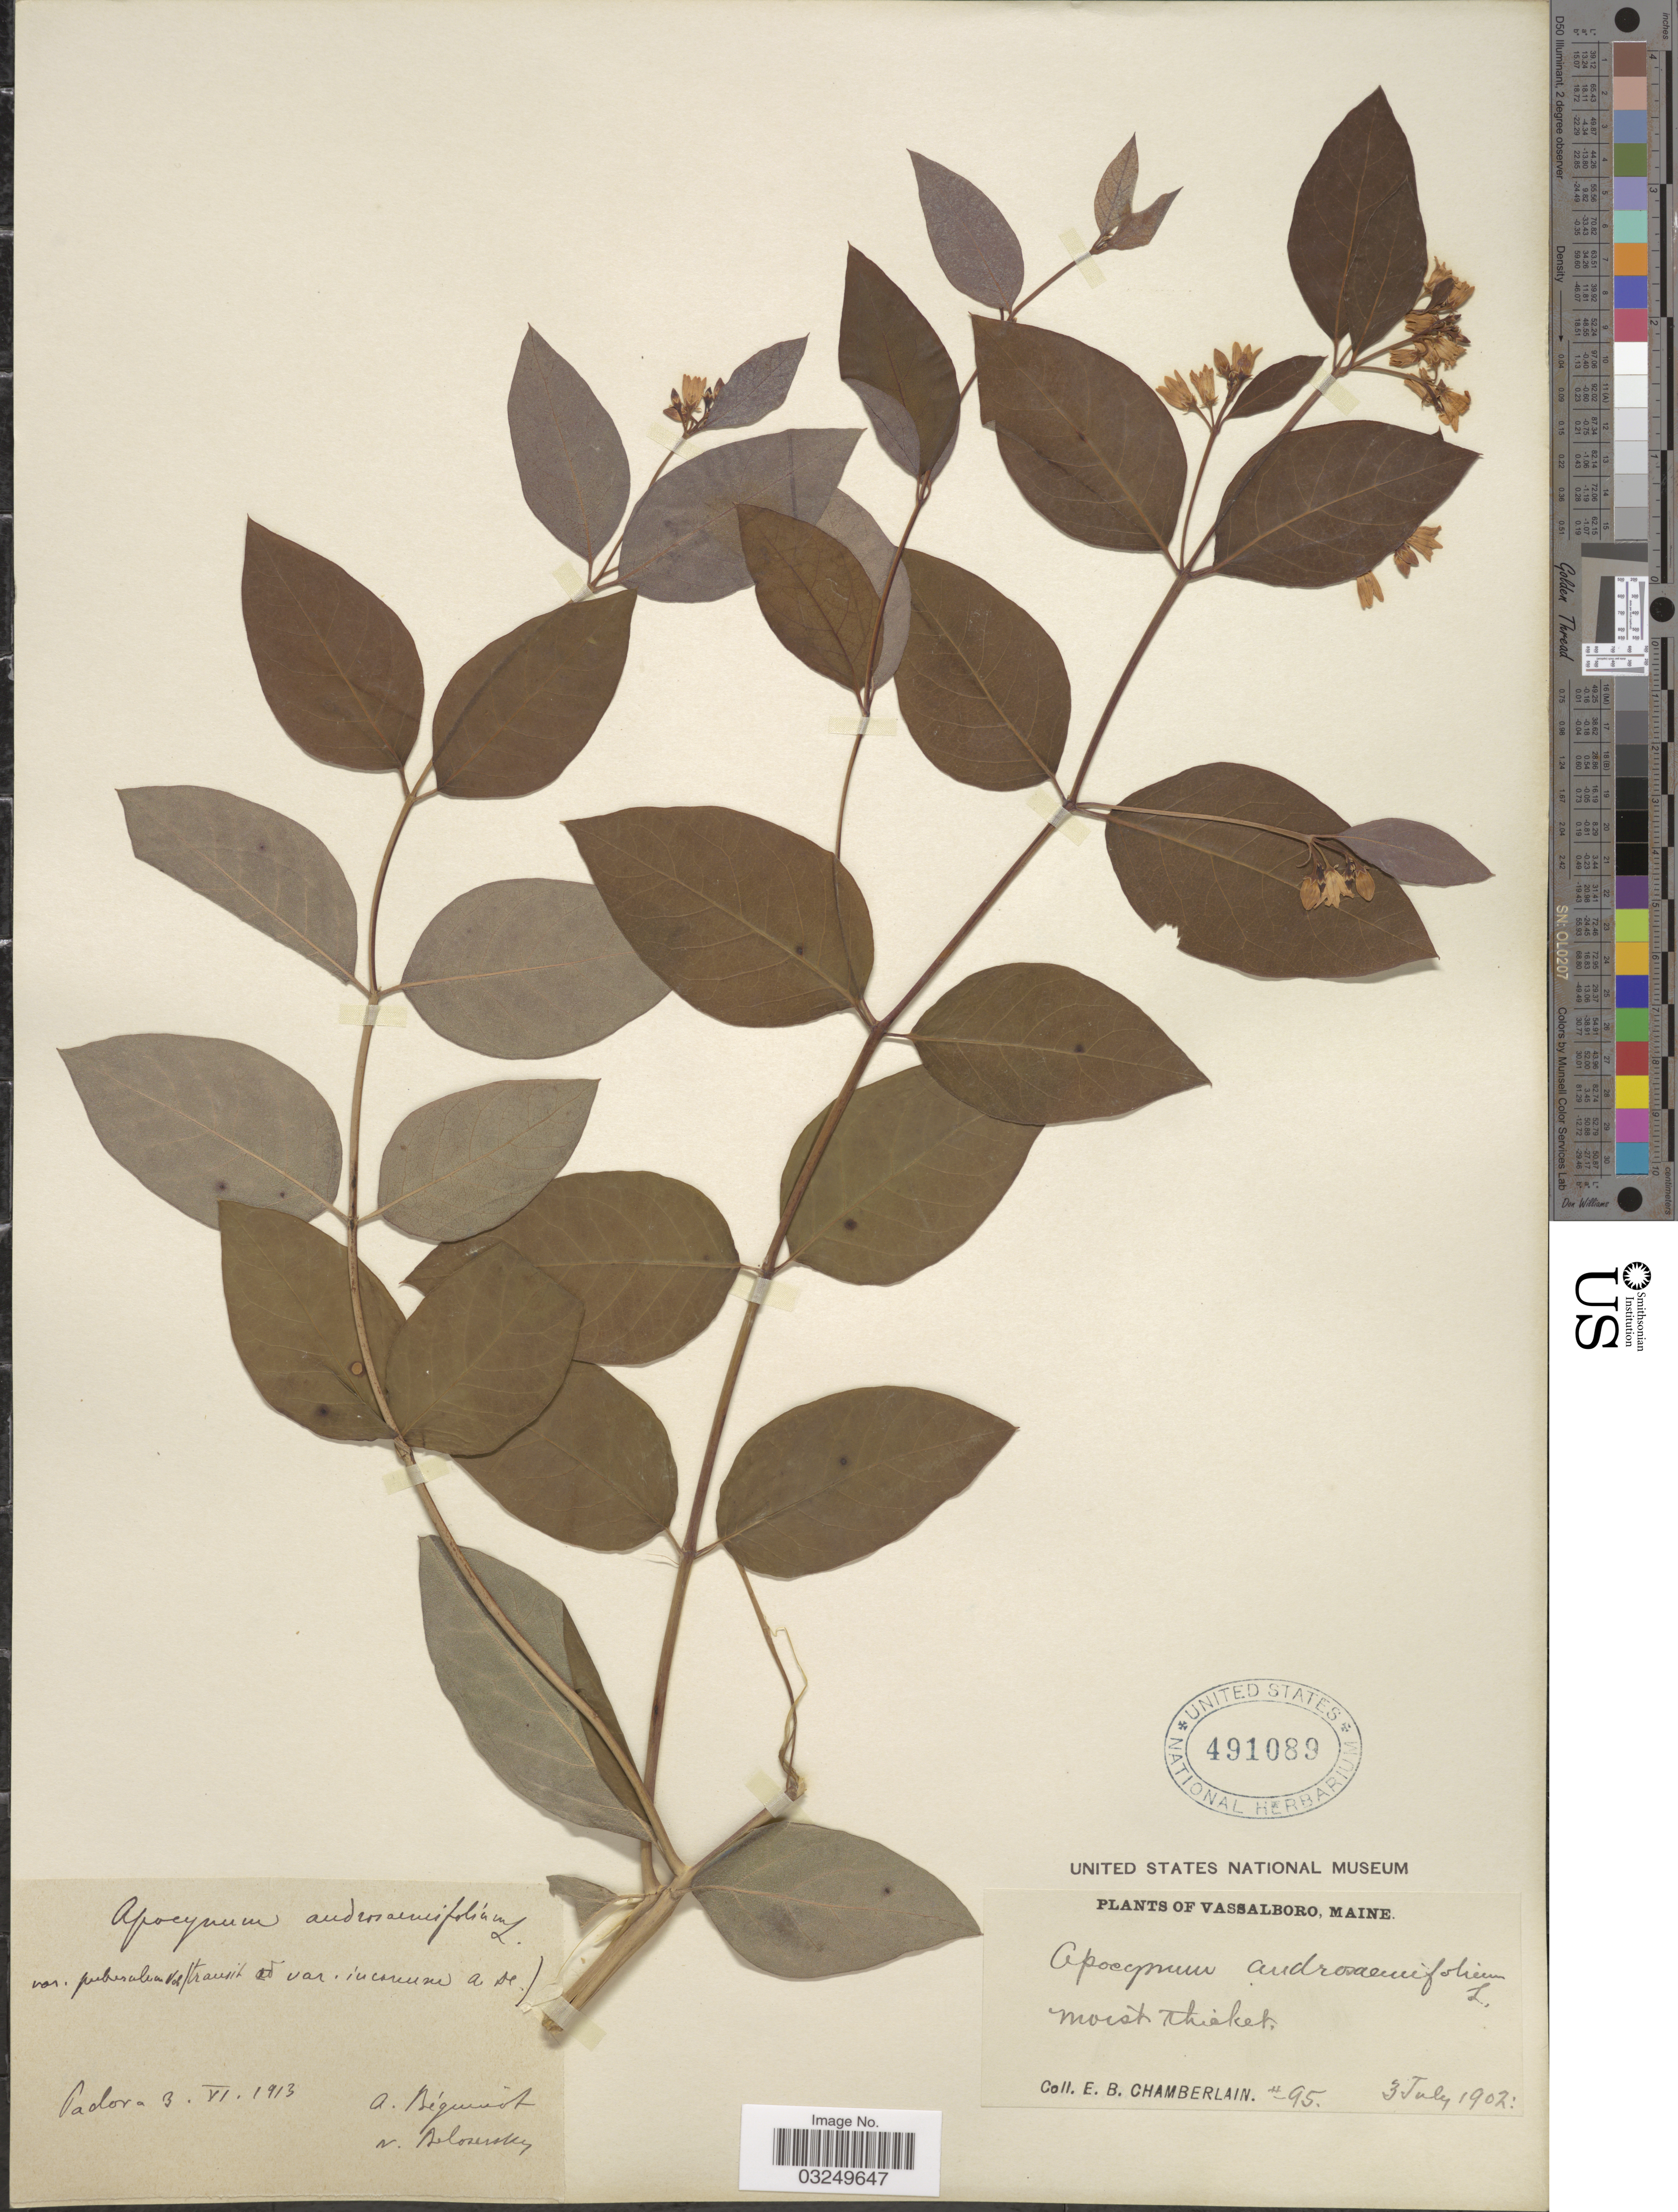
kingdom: Plantae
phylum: Tracheophyta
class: Magnoliopsida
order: Gentianales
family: Apocynaceae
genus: Apocynum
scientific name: Apocynum androsaemifolium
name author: L.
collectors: E. Chamberlain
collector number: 95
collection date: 1902-07-03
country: United States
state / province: Maine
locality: Vassalboro.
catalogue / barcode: US 491089